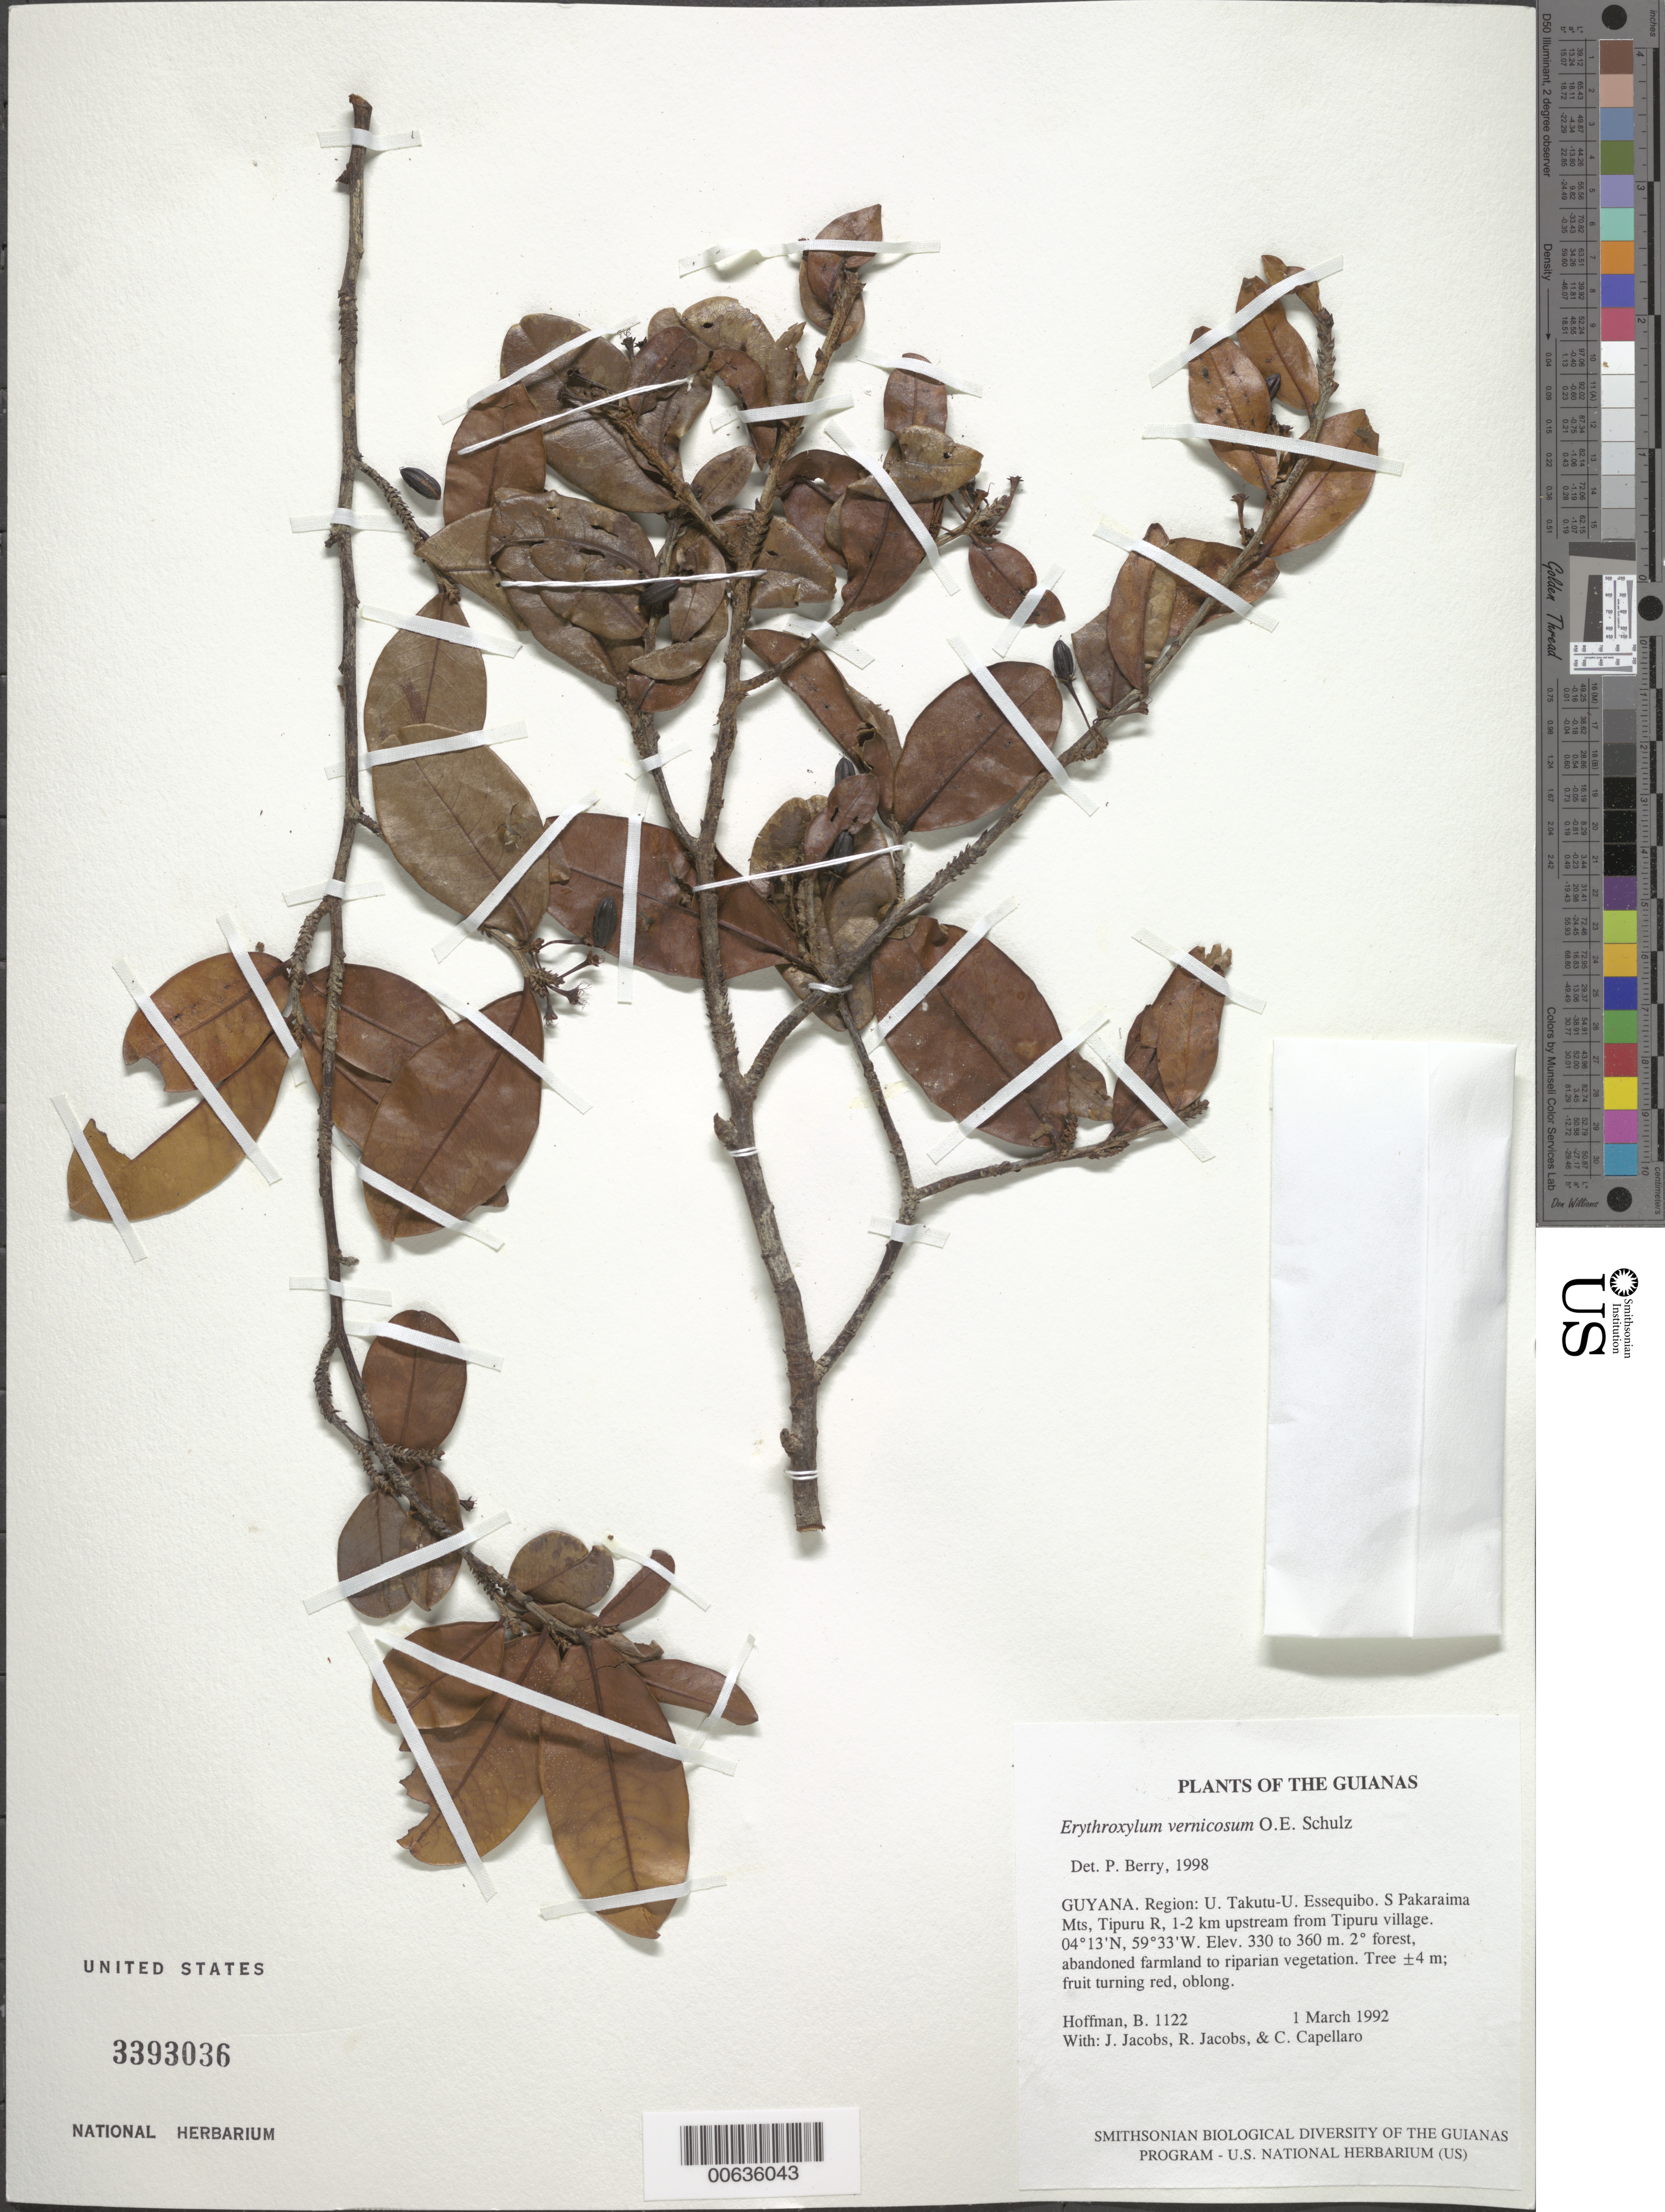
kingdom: Plantae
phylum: Tracheophyta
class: Magnoliopsida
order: Malpighiales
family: Erythroxylaceae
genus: Erythroxylum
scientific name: Erythroxylum vernicosum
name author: O.E. Schulz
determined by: Berry, P. E., (WIS), University of Wisconsin - Madison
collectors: B. Hoffman, J. Jacobs, R. Jacobs & C. Capellaro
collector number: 1122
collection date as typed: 1 March 1992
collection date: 1992-03-01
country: Guyana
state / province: U. Takutu-U. Essequibo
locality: S Pakaraima Mts, Tipuru R., 1-2 km upstream from Tipuru Village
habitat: Secondary forest, abandoned farmland to riparian vegetation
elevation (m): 330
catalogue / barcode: US 3393036